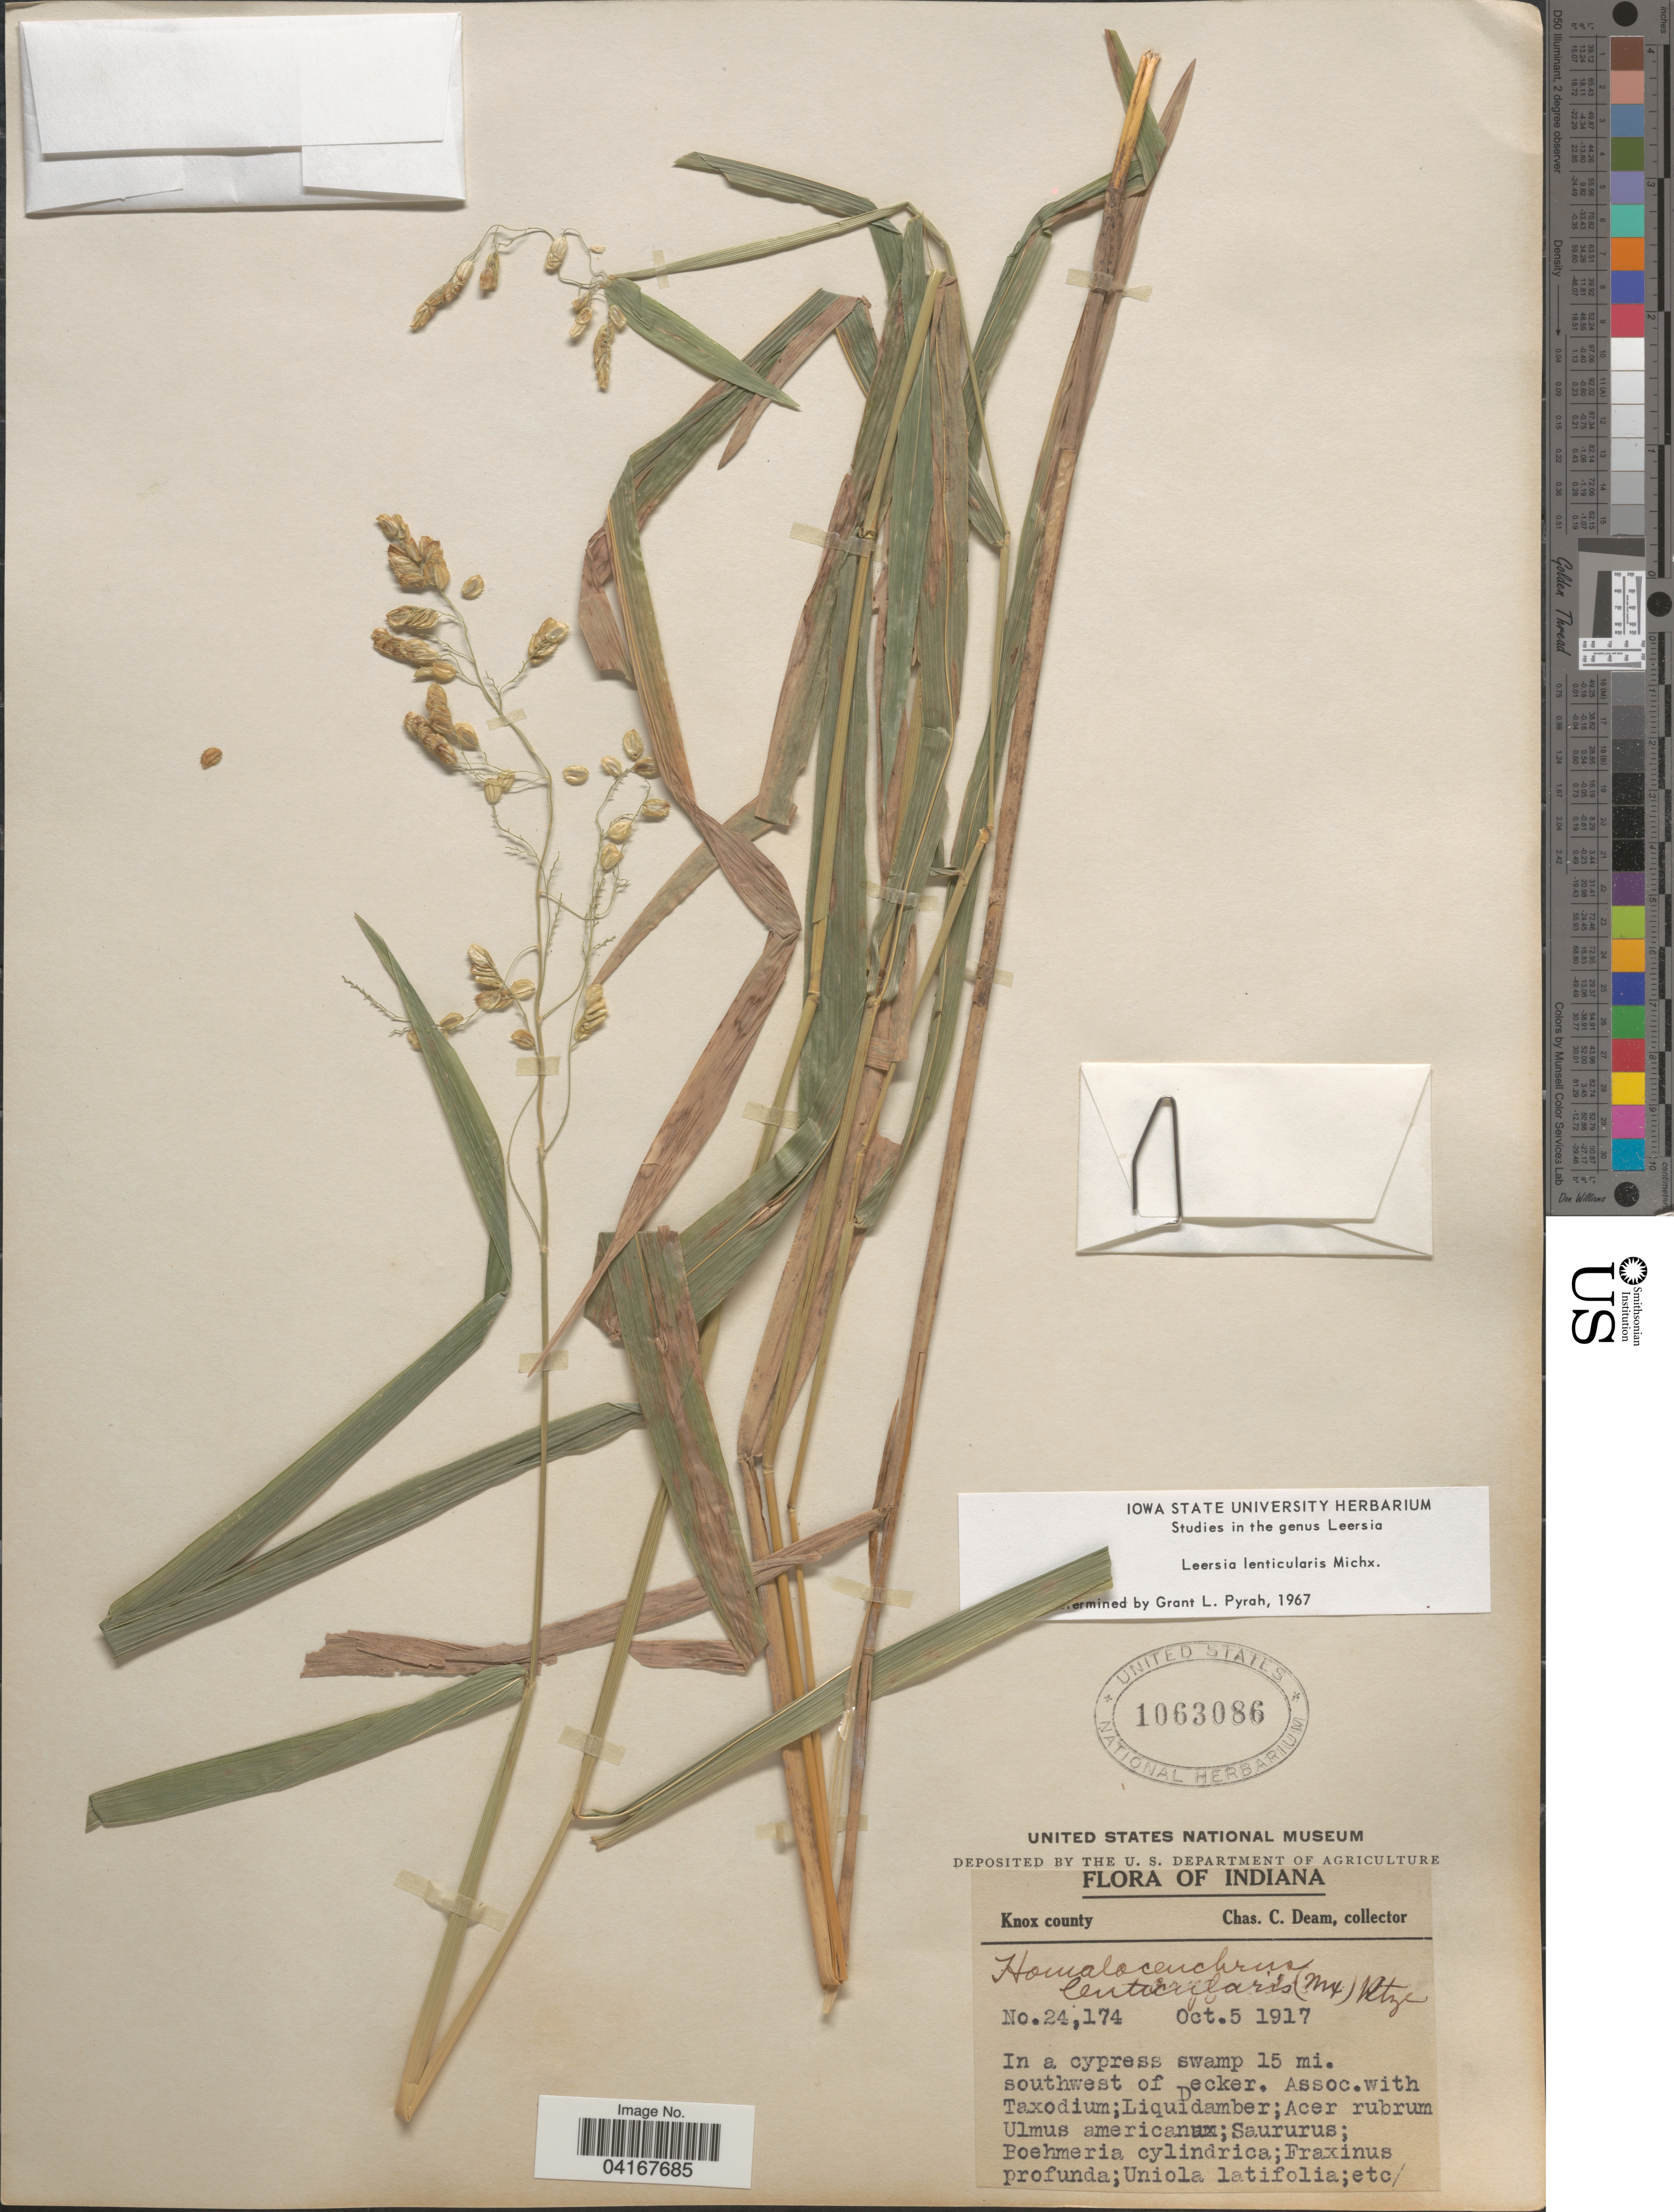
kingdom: Plantae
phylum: Tracheophyta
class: Liliopsida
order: Poales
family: Poaceae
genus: Leersia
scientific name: Leersia lenticularis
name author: Michx.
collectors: C. C. Deam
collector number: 24174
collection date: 1917-10-05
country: United States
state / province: Indiana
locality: Knox county. In a cypress swamp 15 mi. southwest of Decker.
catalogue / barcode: US 1063086